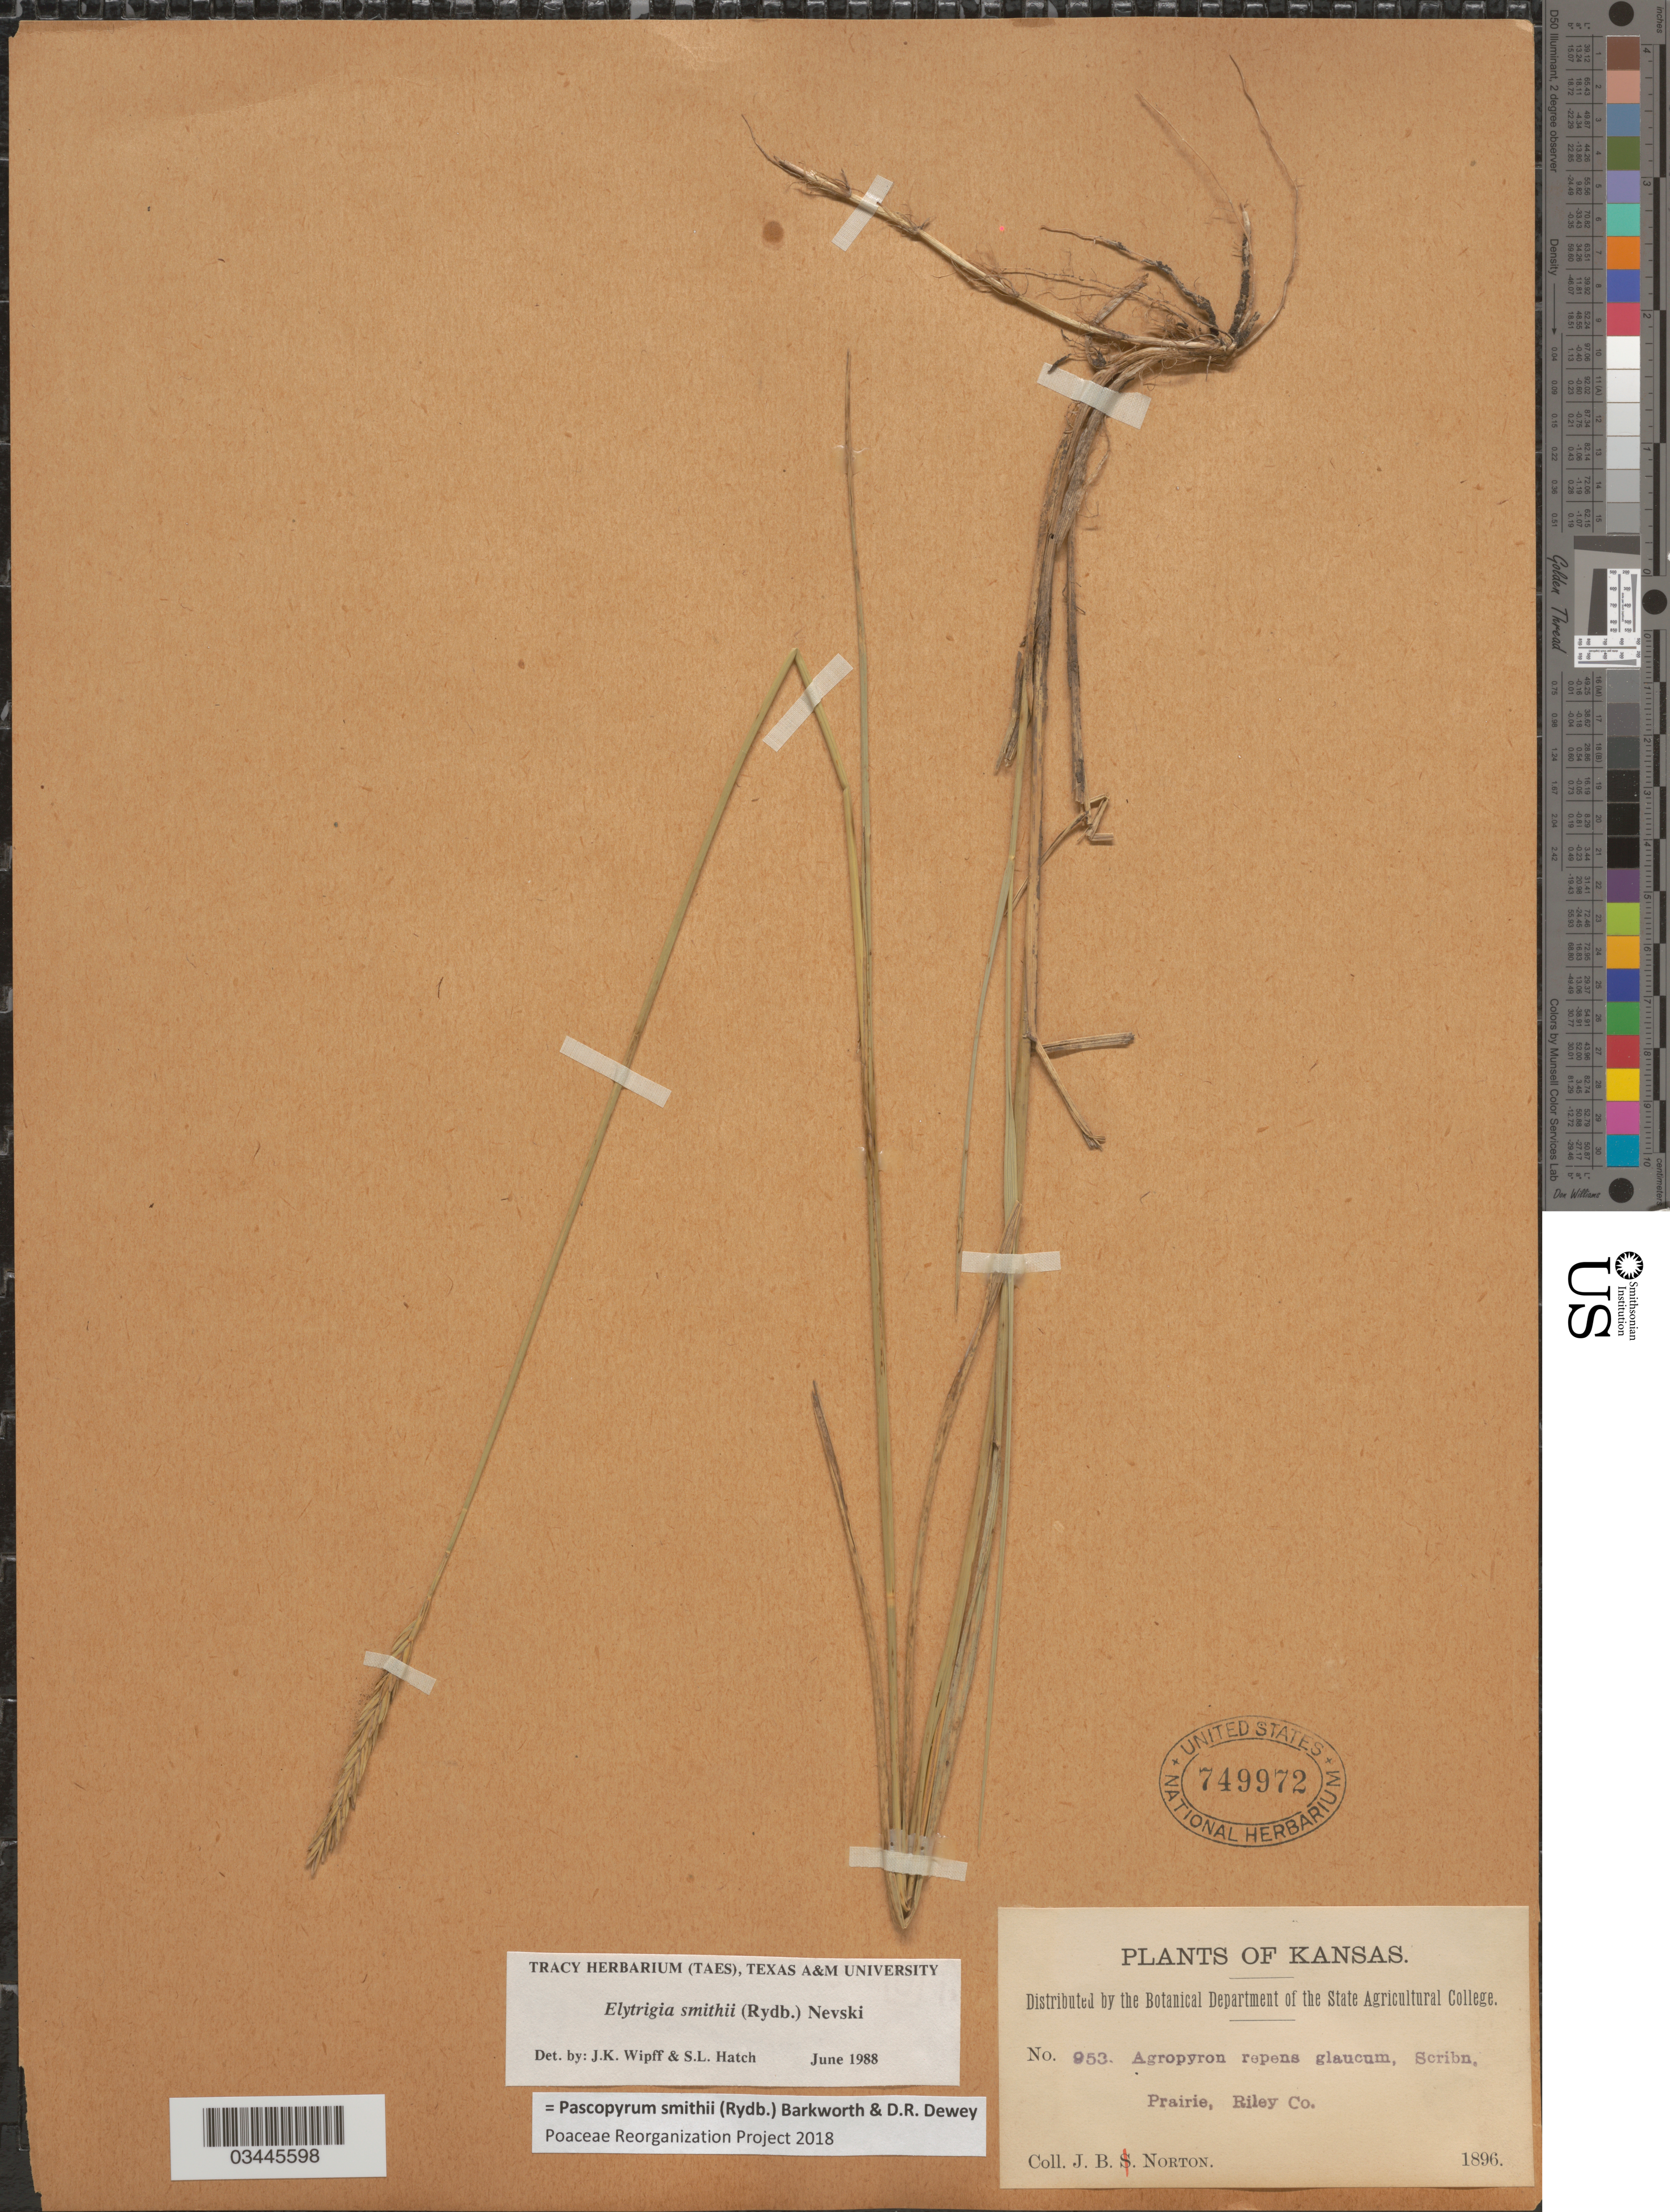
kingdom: Plantae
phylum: Tracheophyta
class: Liliopsida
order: Poales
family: Poaceae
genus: Pascopyrum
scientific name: Pascopyrum smithii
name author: (Rydb.) Barkworth & Dewey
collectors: J. B. Norton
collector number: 953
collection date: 1896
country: United States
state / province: Kansas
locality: Riley Co.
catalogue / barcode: US 749972